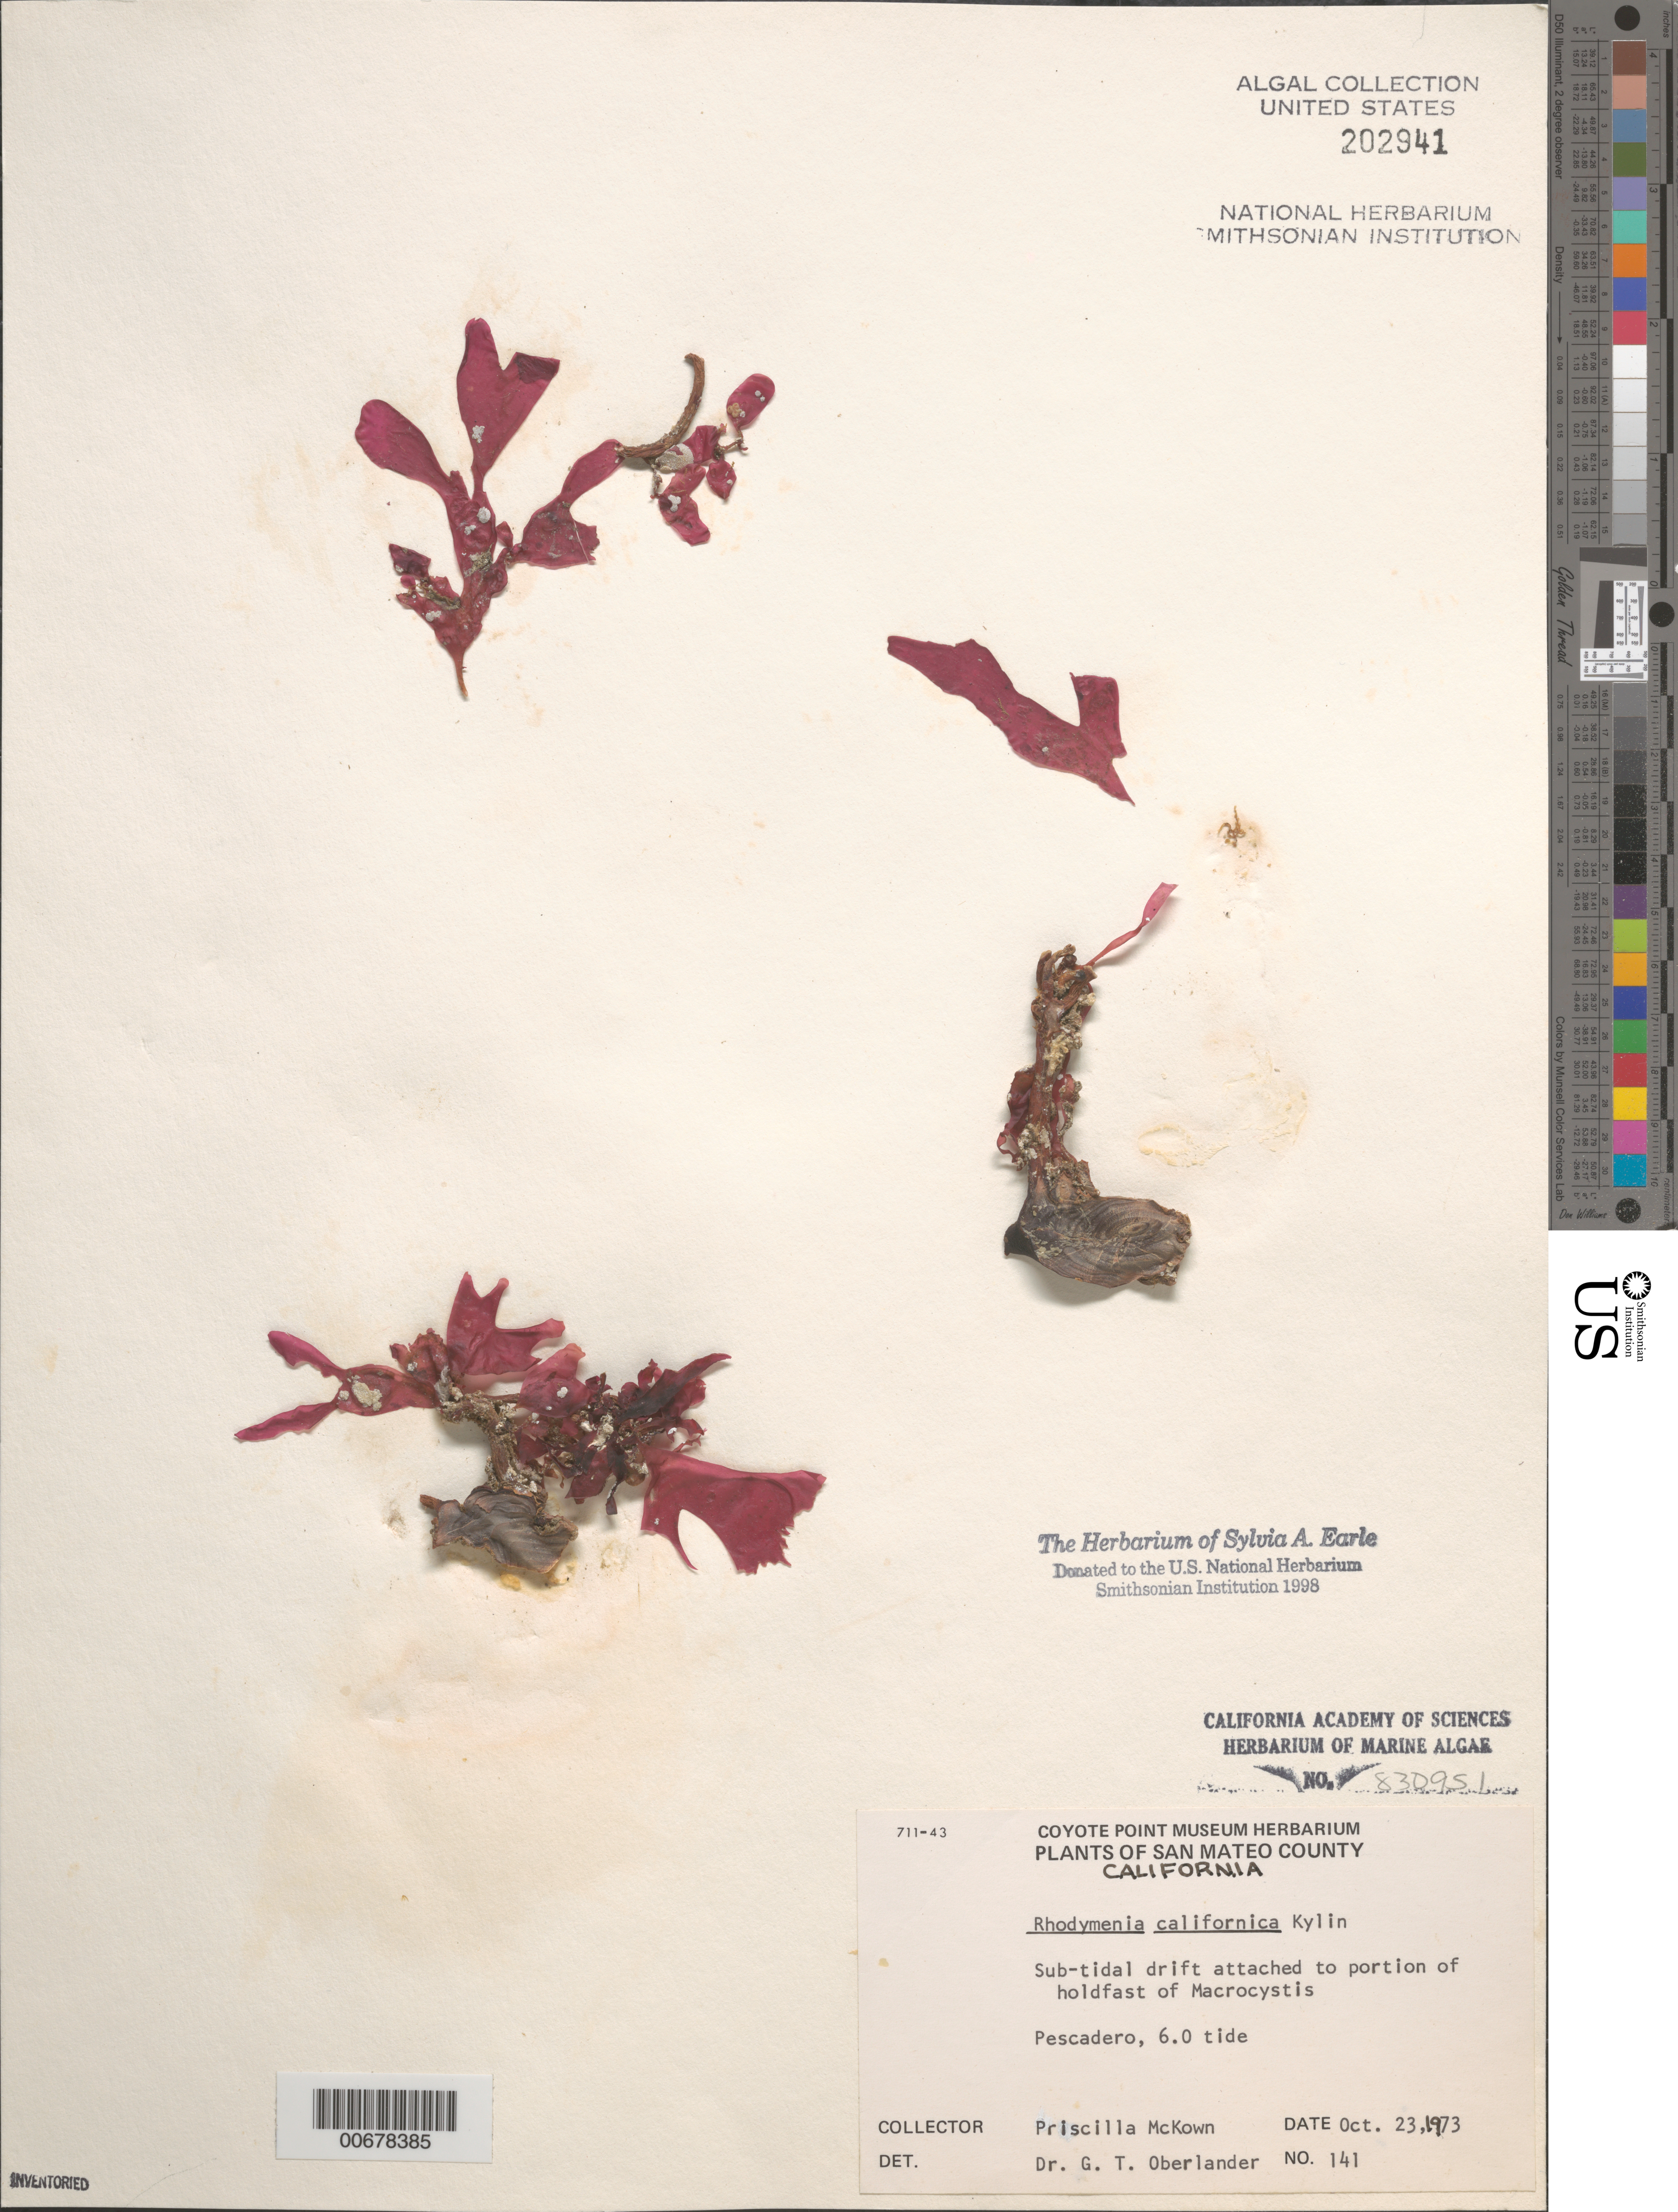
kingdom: Plantae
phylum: Rhodophyta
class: Florideophyceae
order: Rhodymeniales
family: Rhodymeniaceae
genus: Rhodymenia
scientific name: Rhodymenia californica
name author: Kylin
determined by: Oberlander, G. T.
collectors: P. McKown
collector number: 141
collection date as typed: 23 Oct 1973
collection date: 1973-10-23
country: United States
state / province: California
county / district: San Mateo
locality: Pescadero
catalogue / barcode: US 202941